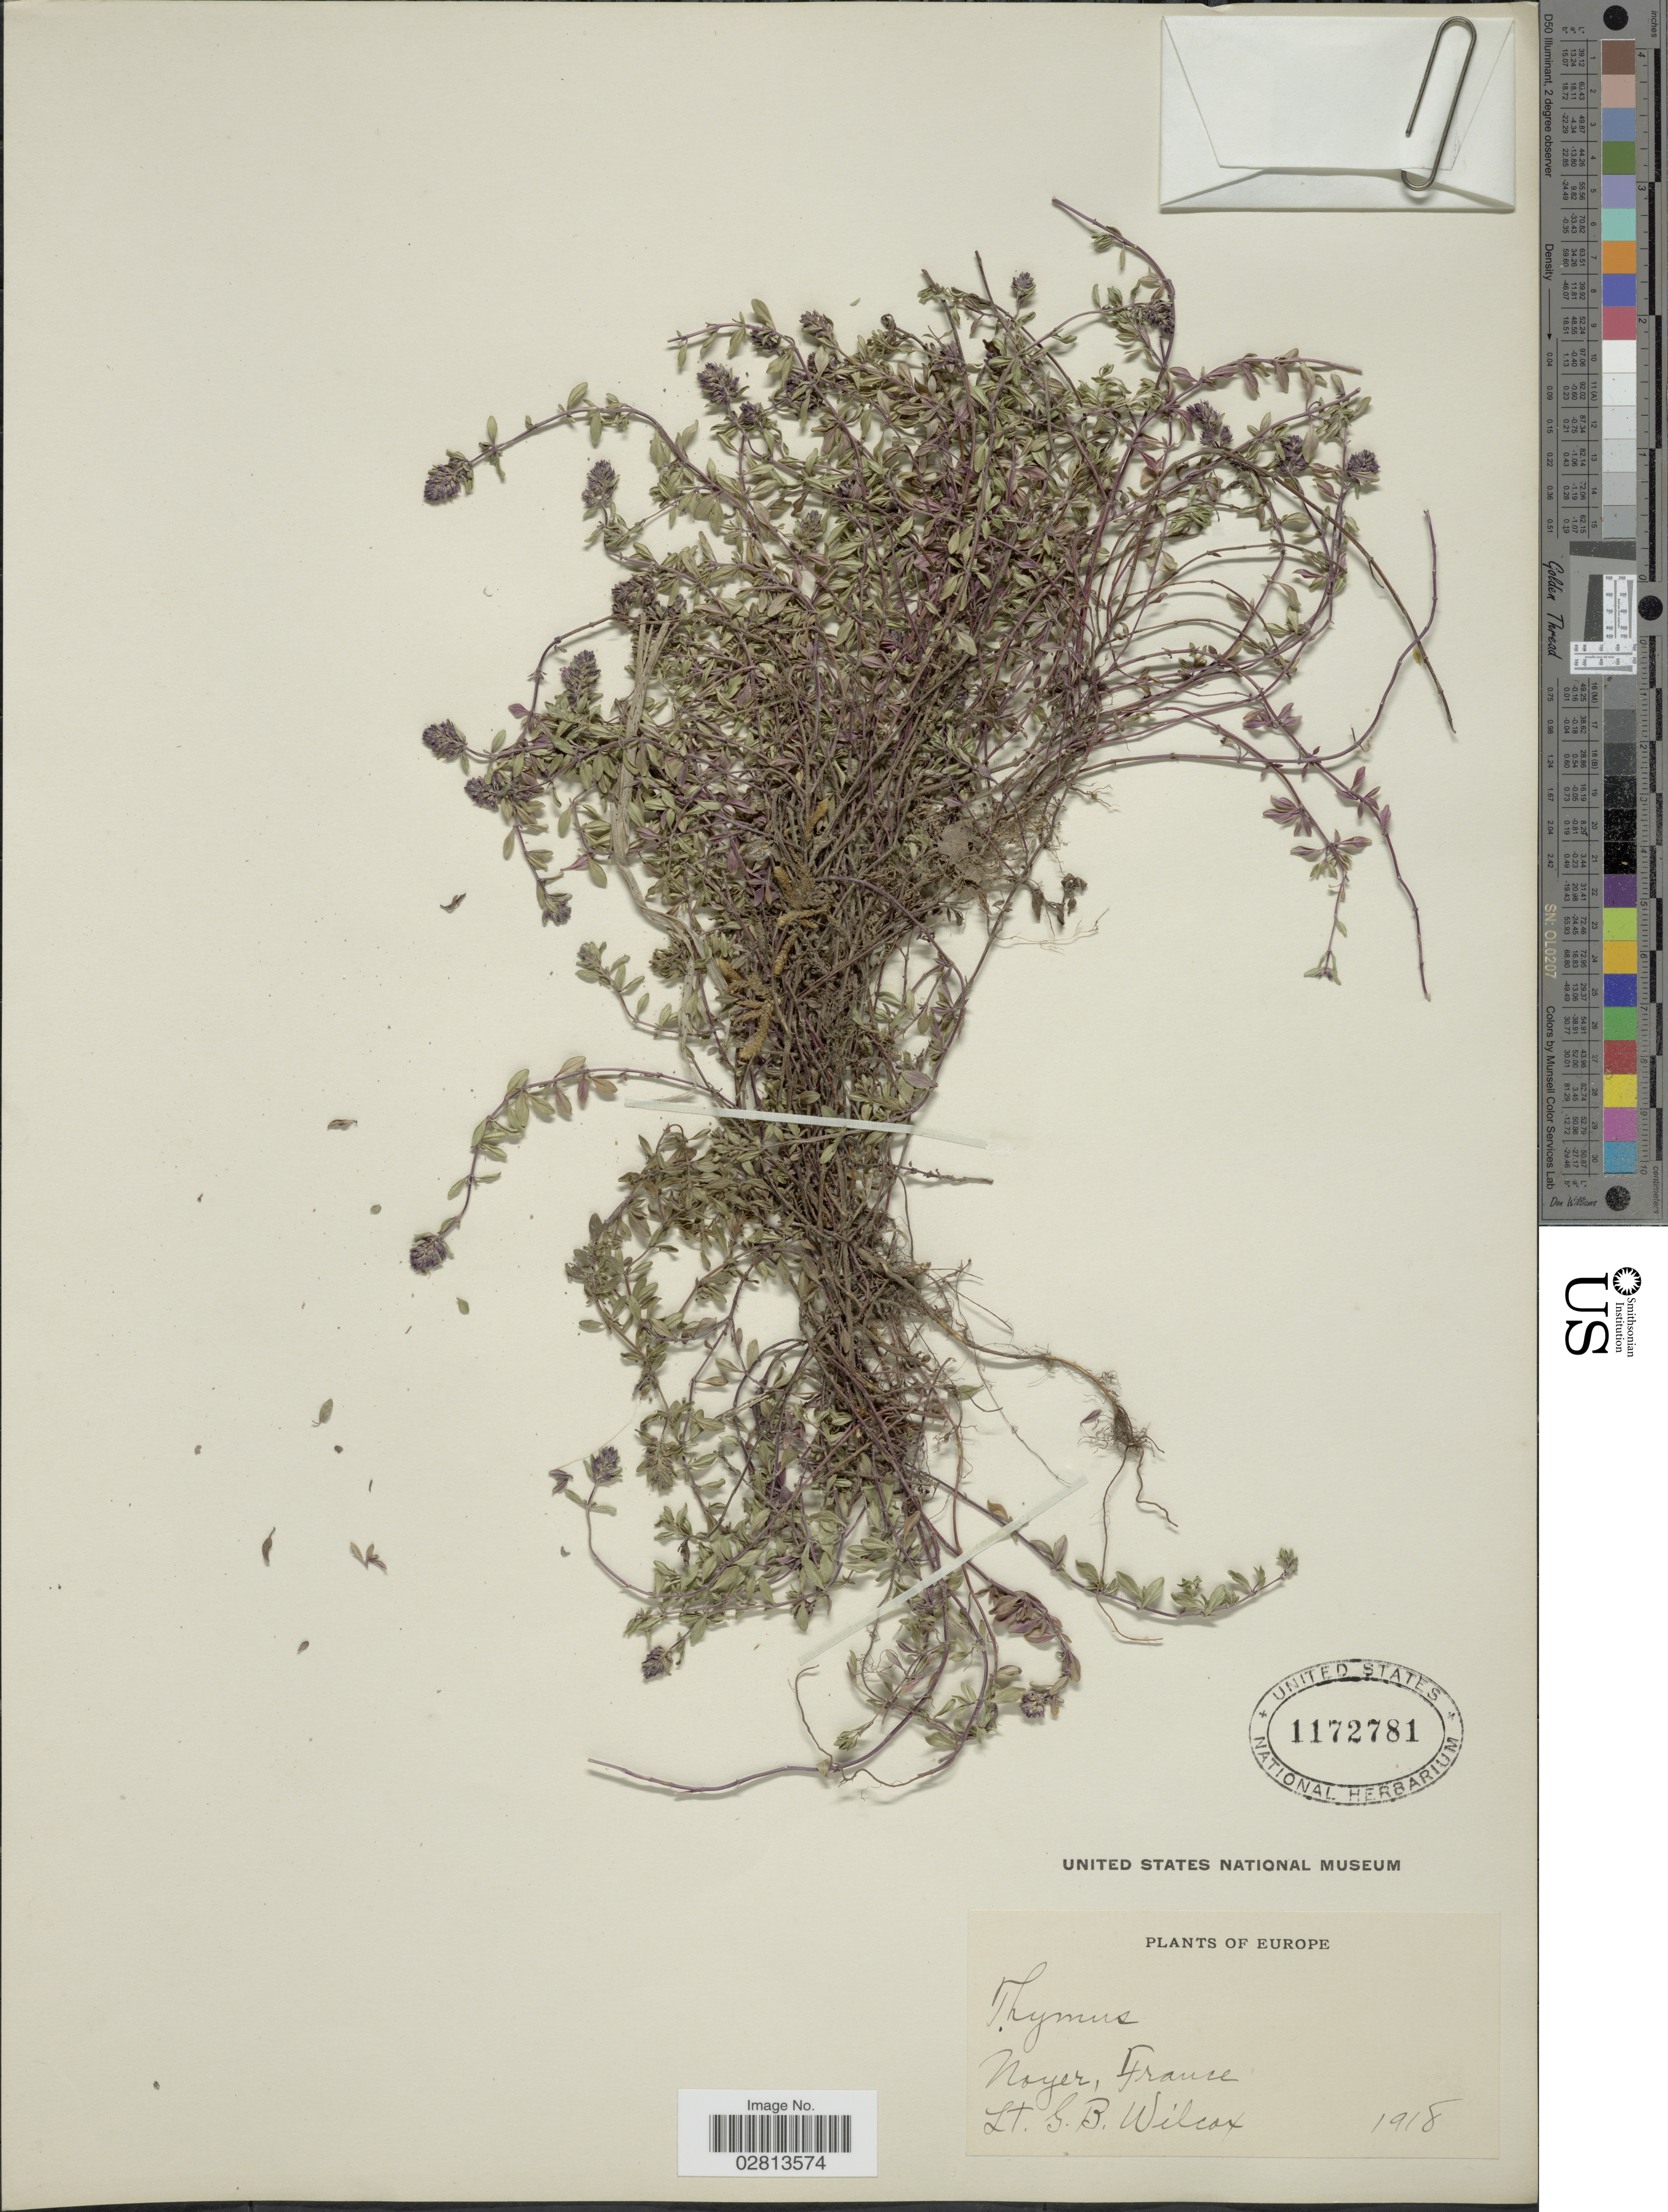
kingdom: Plantae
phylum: Tracheophyta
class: Magnoliopsida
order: Lamiales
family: Lamiaceae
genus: Thymus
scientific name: Thymus sp.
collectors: G. Wilcox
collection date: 1918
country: France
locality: Noyer.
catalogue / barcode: US 1172781